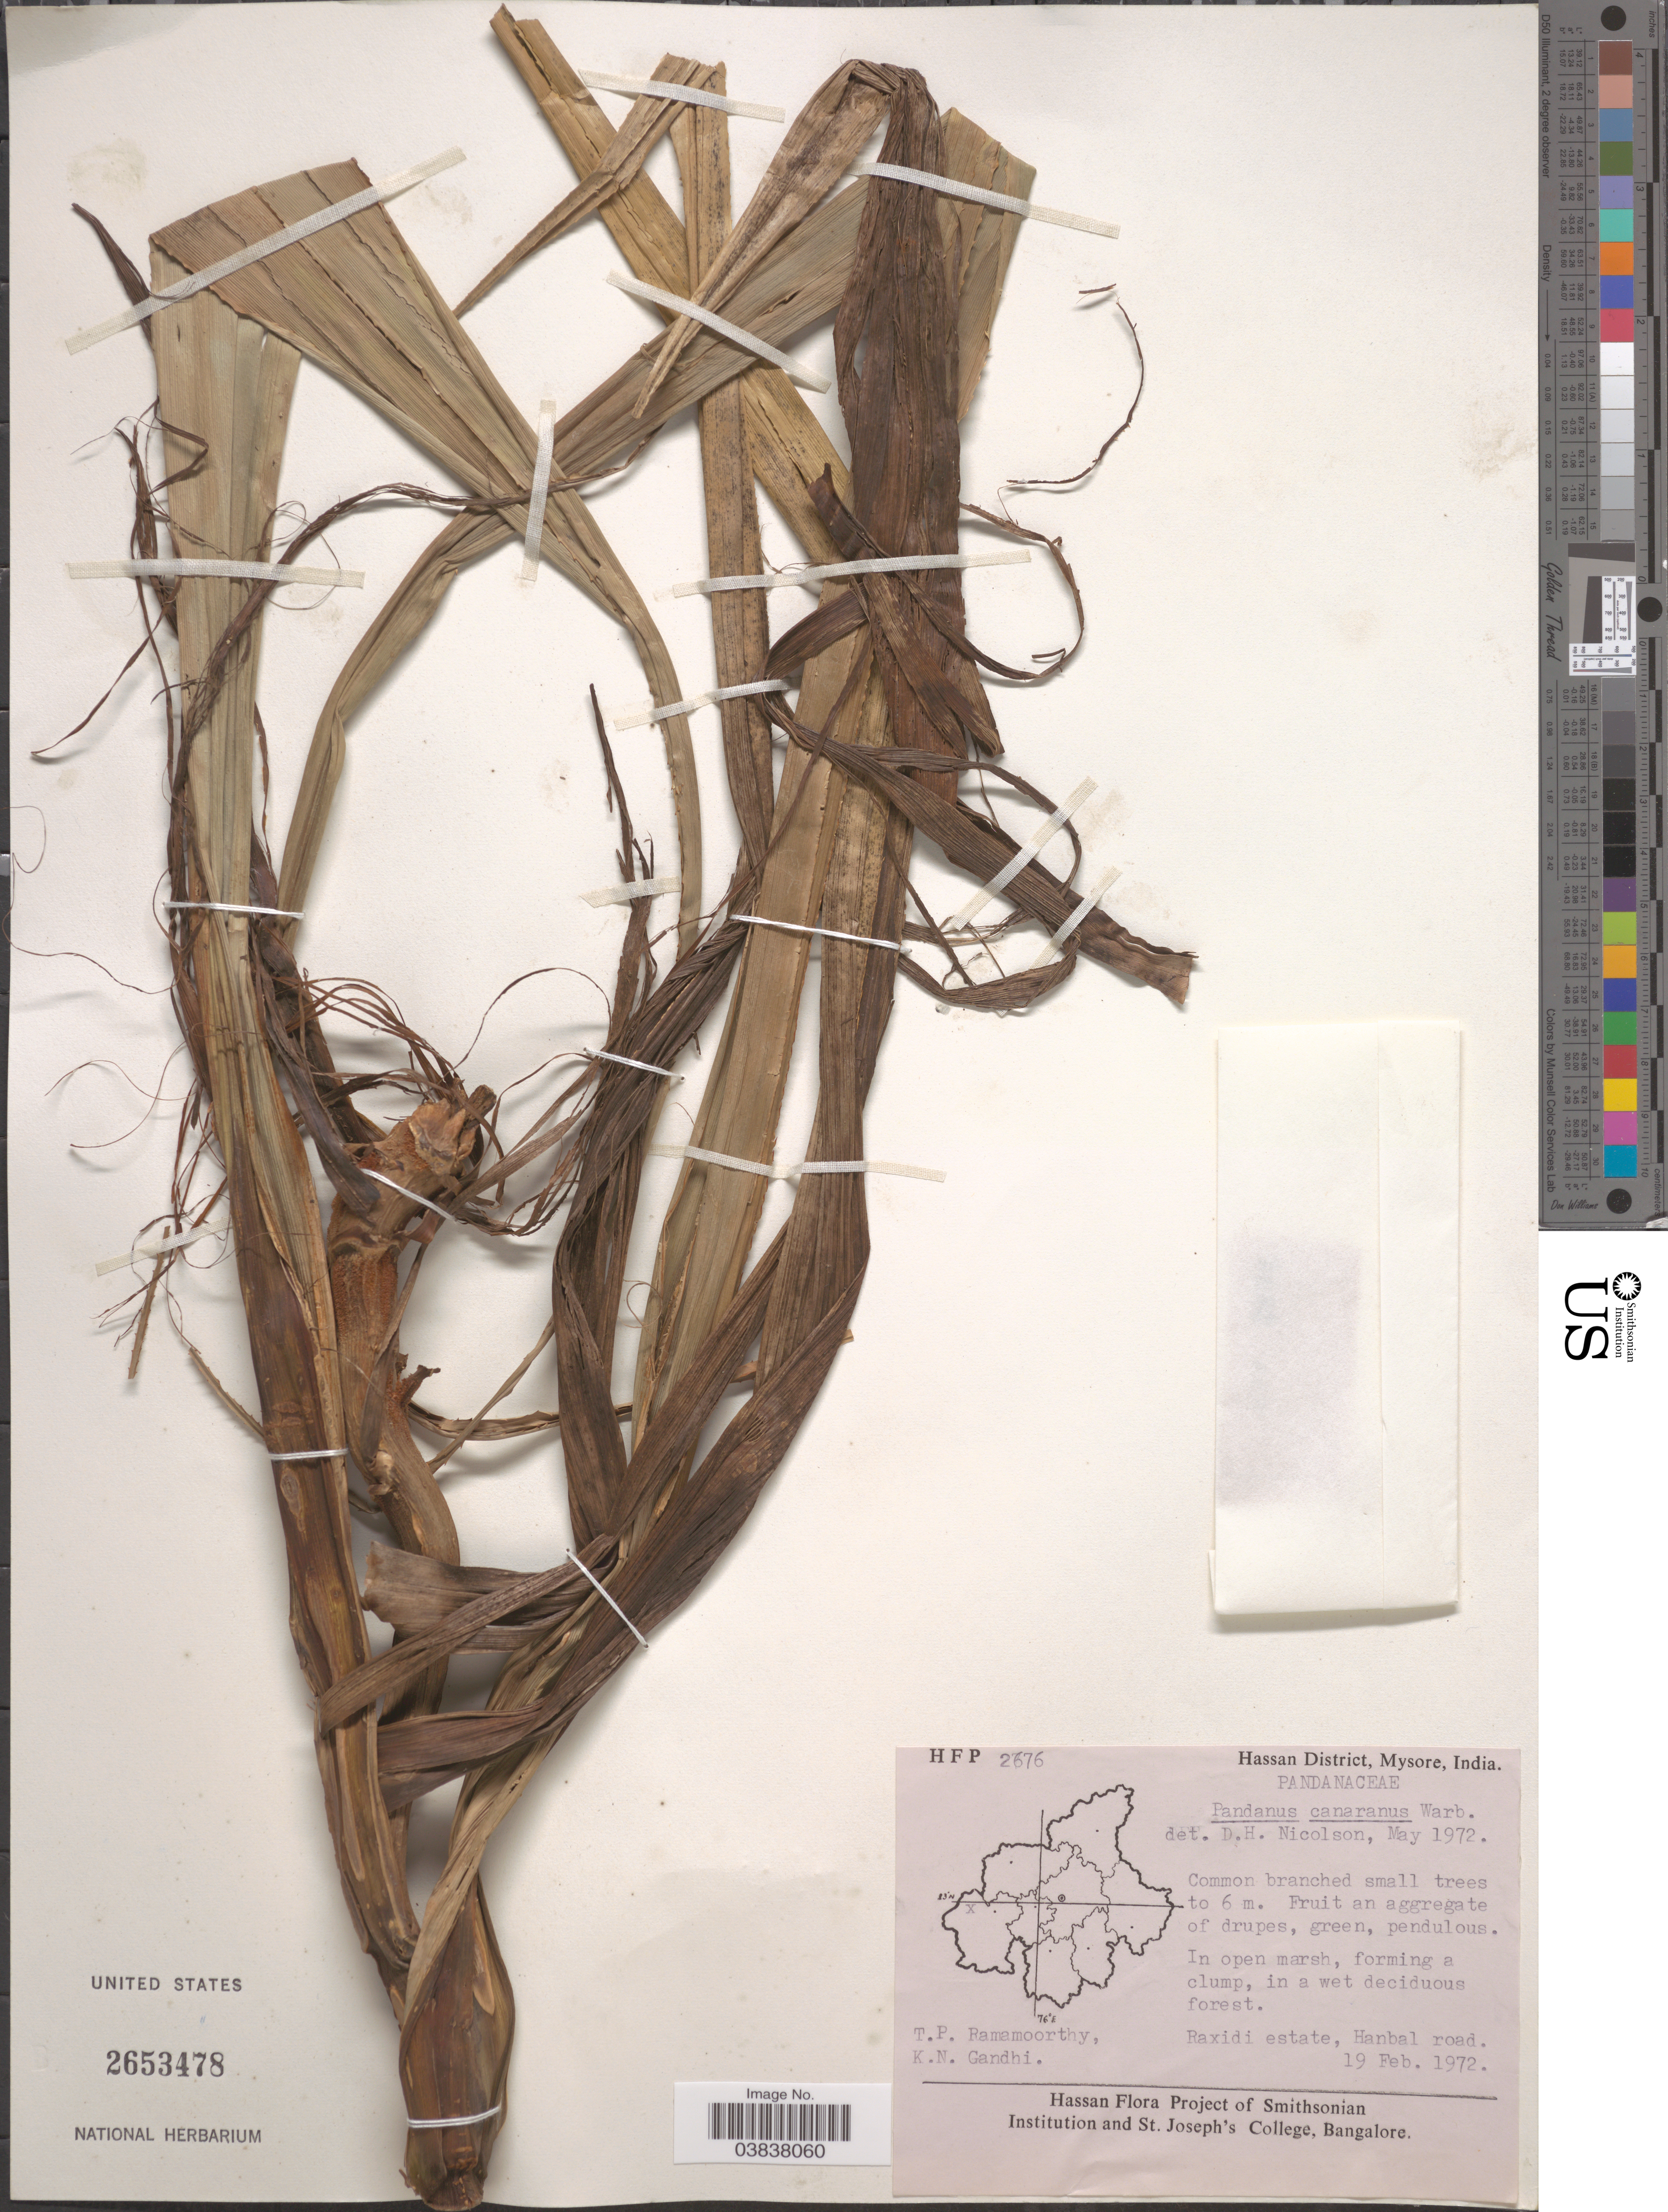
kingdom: Plantae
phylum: Tracheophyta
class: Liliopsida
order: Pandanales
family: Pandanaceae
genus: Pandanus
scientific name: Pandanus canaranus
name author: Warb.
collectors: T. P. Ramamoorthy & K. N. Gandhi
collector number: HFP2676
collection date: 1972-02-19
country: India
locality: Hassan District, Mysore. Raxidi estate, Hanbal road.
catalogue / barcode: US 2653478